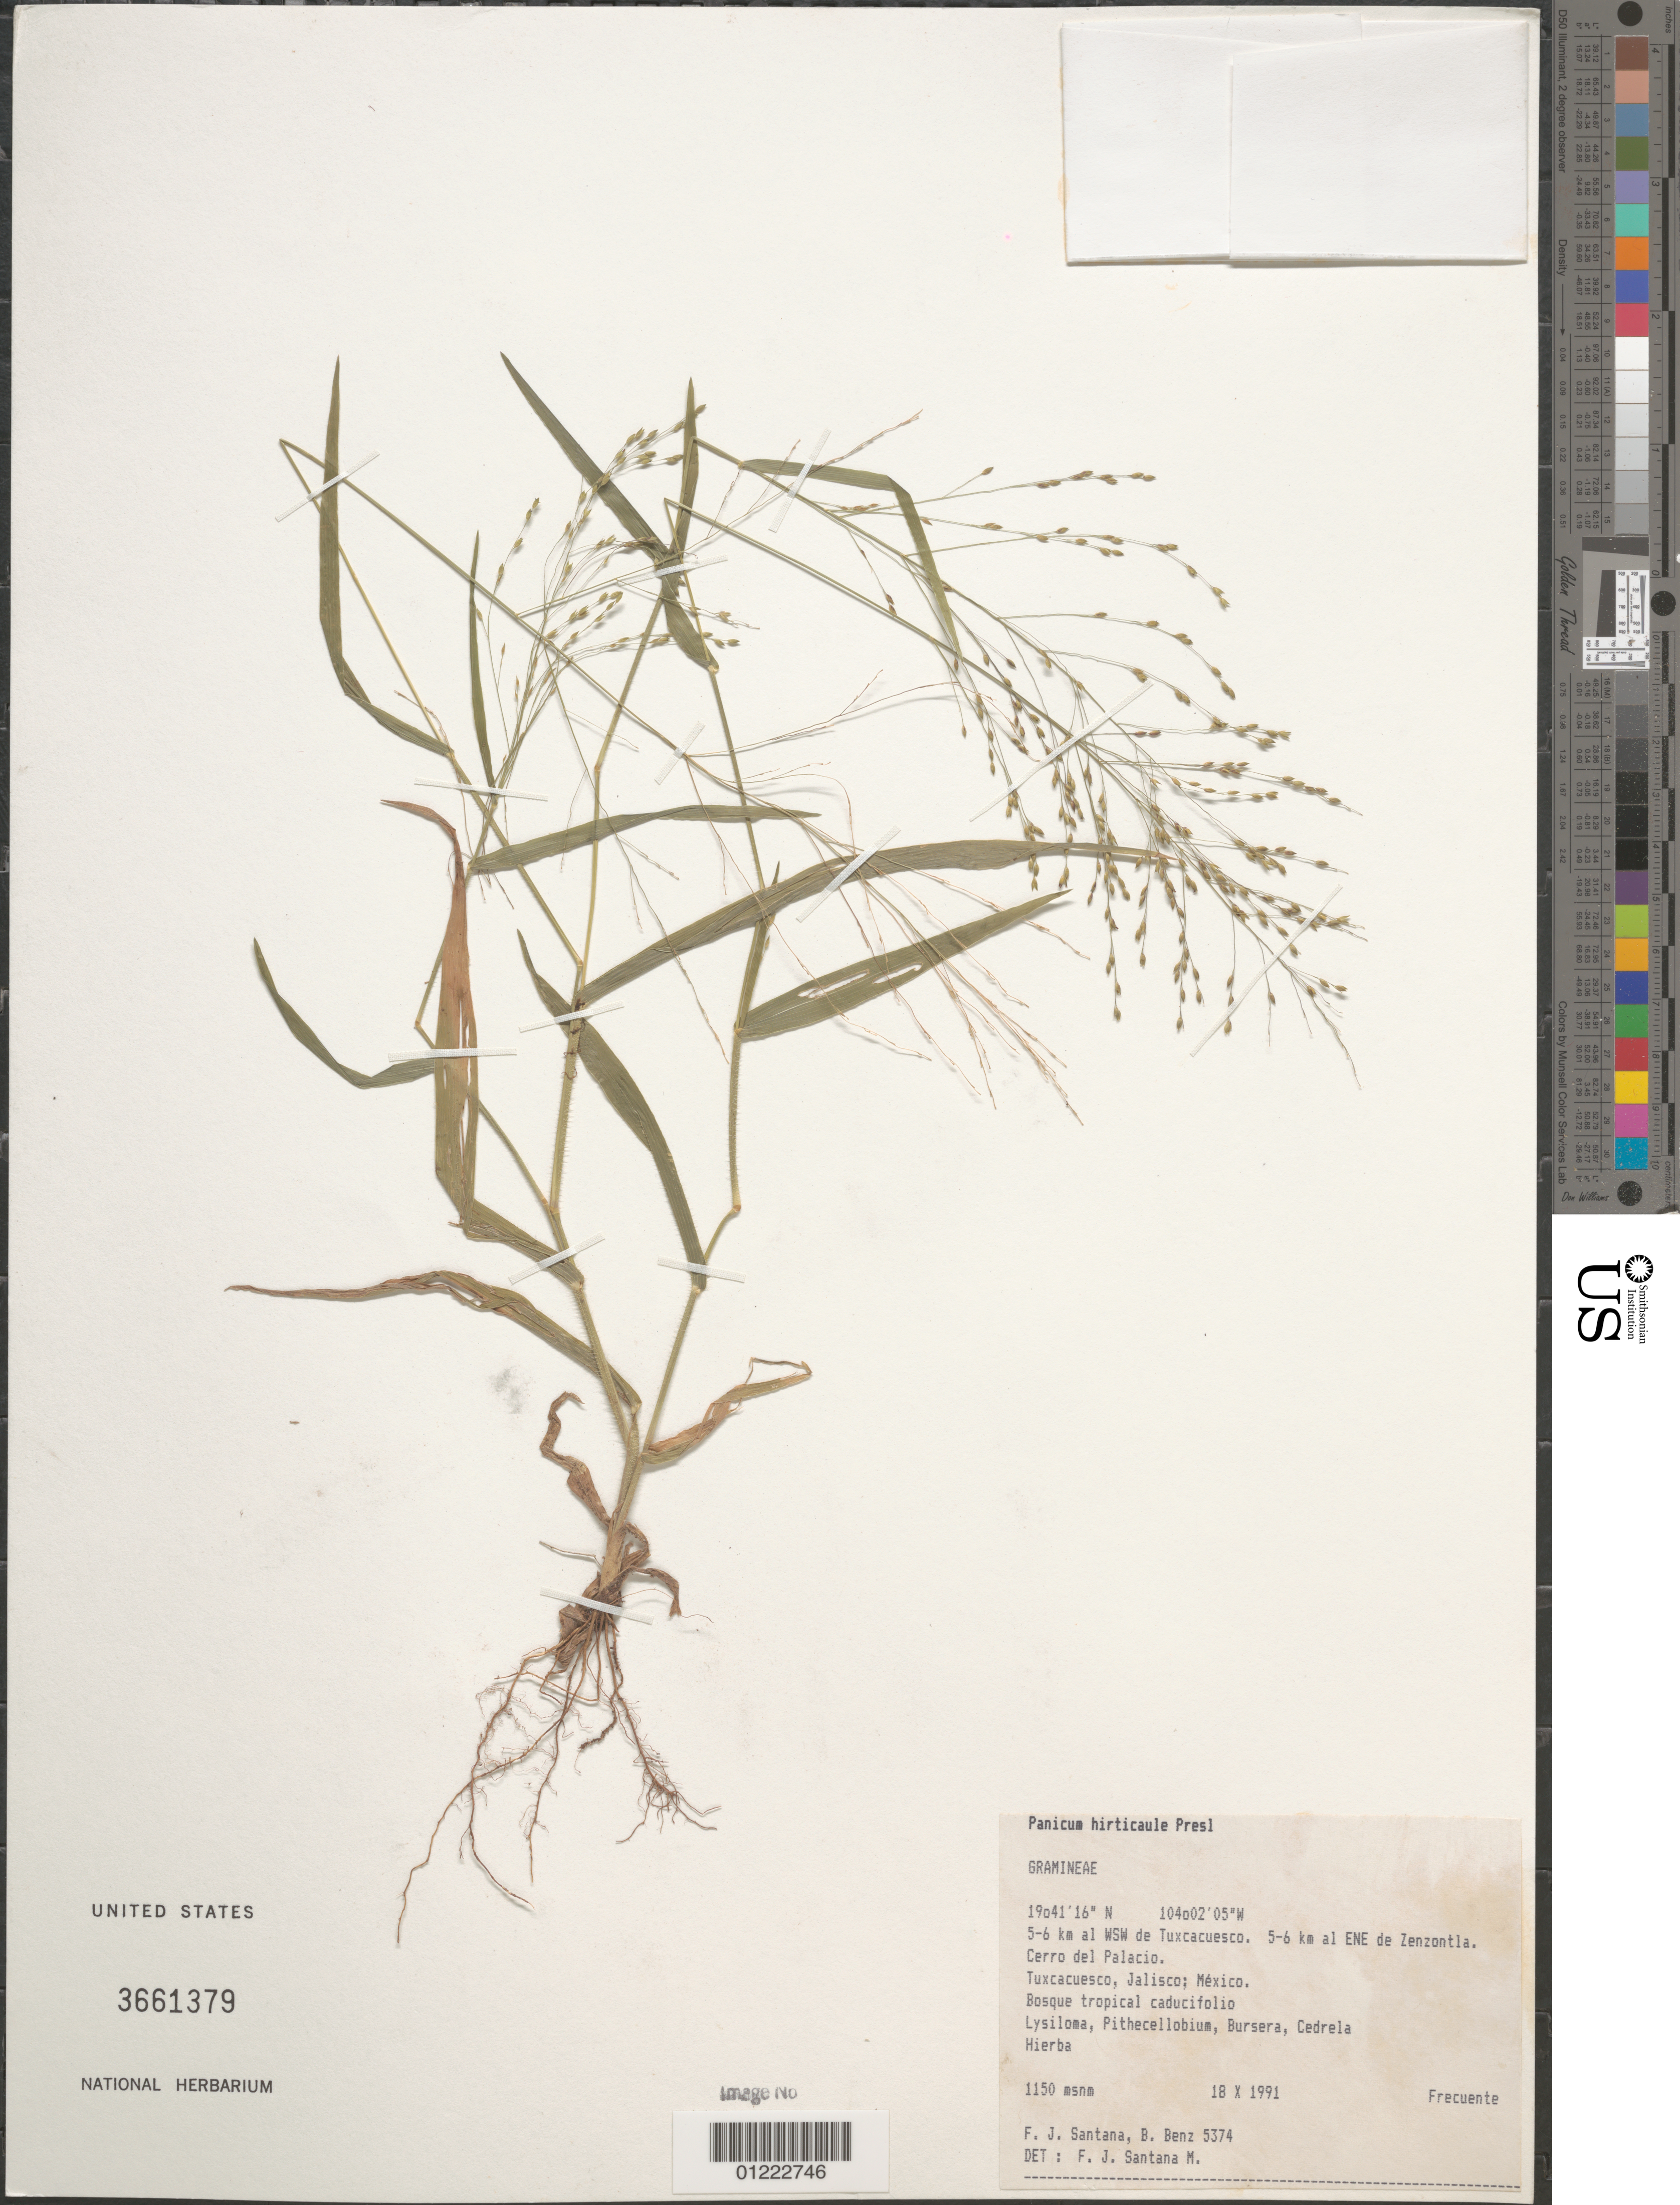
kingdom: Plantae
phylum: Tracheophyta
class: Liliopsida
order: Poales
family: Poaceae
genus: Panicum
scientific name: Panicum hirticaule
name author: J. Presl in C. Presl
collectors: F. J. Santana M. & B. Benz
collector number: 5374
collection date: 1991-10-18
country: Mexico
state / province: Jalisco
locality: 5-6 km al WSW de Tuxcacuesco. 5-6 km al ENE de Zenzontla. Cerro del Palacio.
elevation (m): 1150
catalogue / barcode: US 3661379